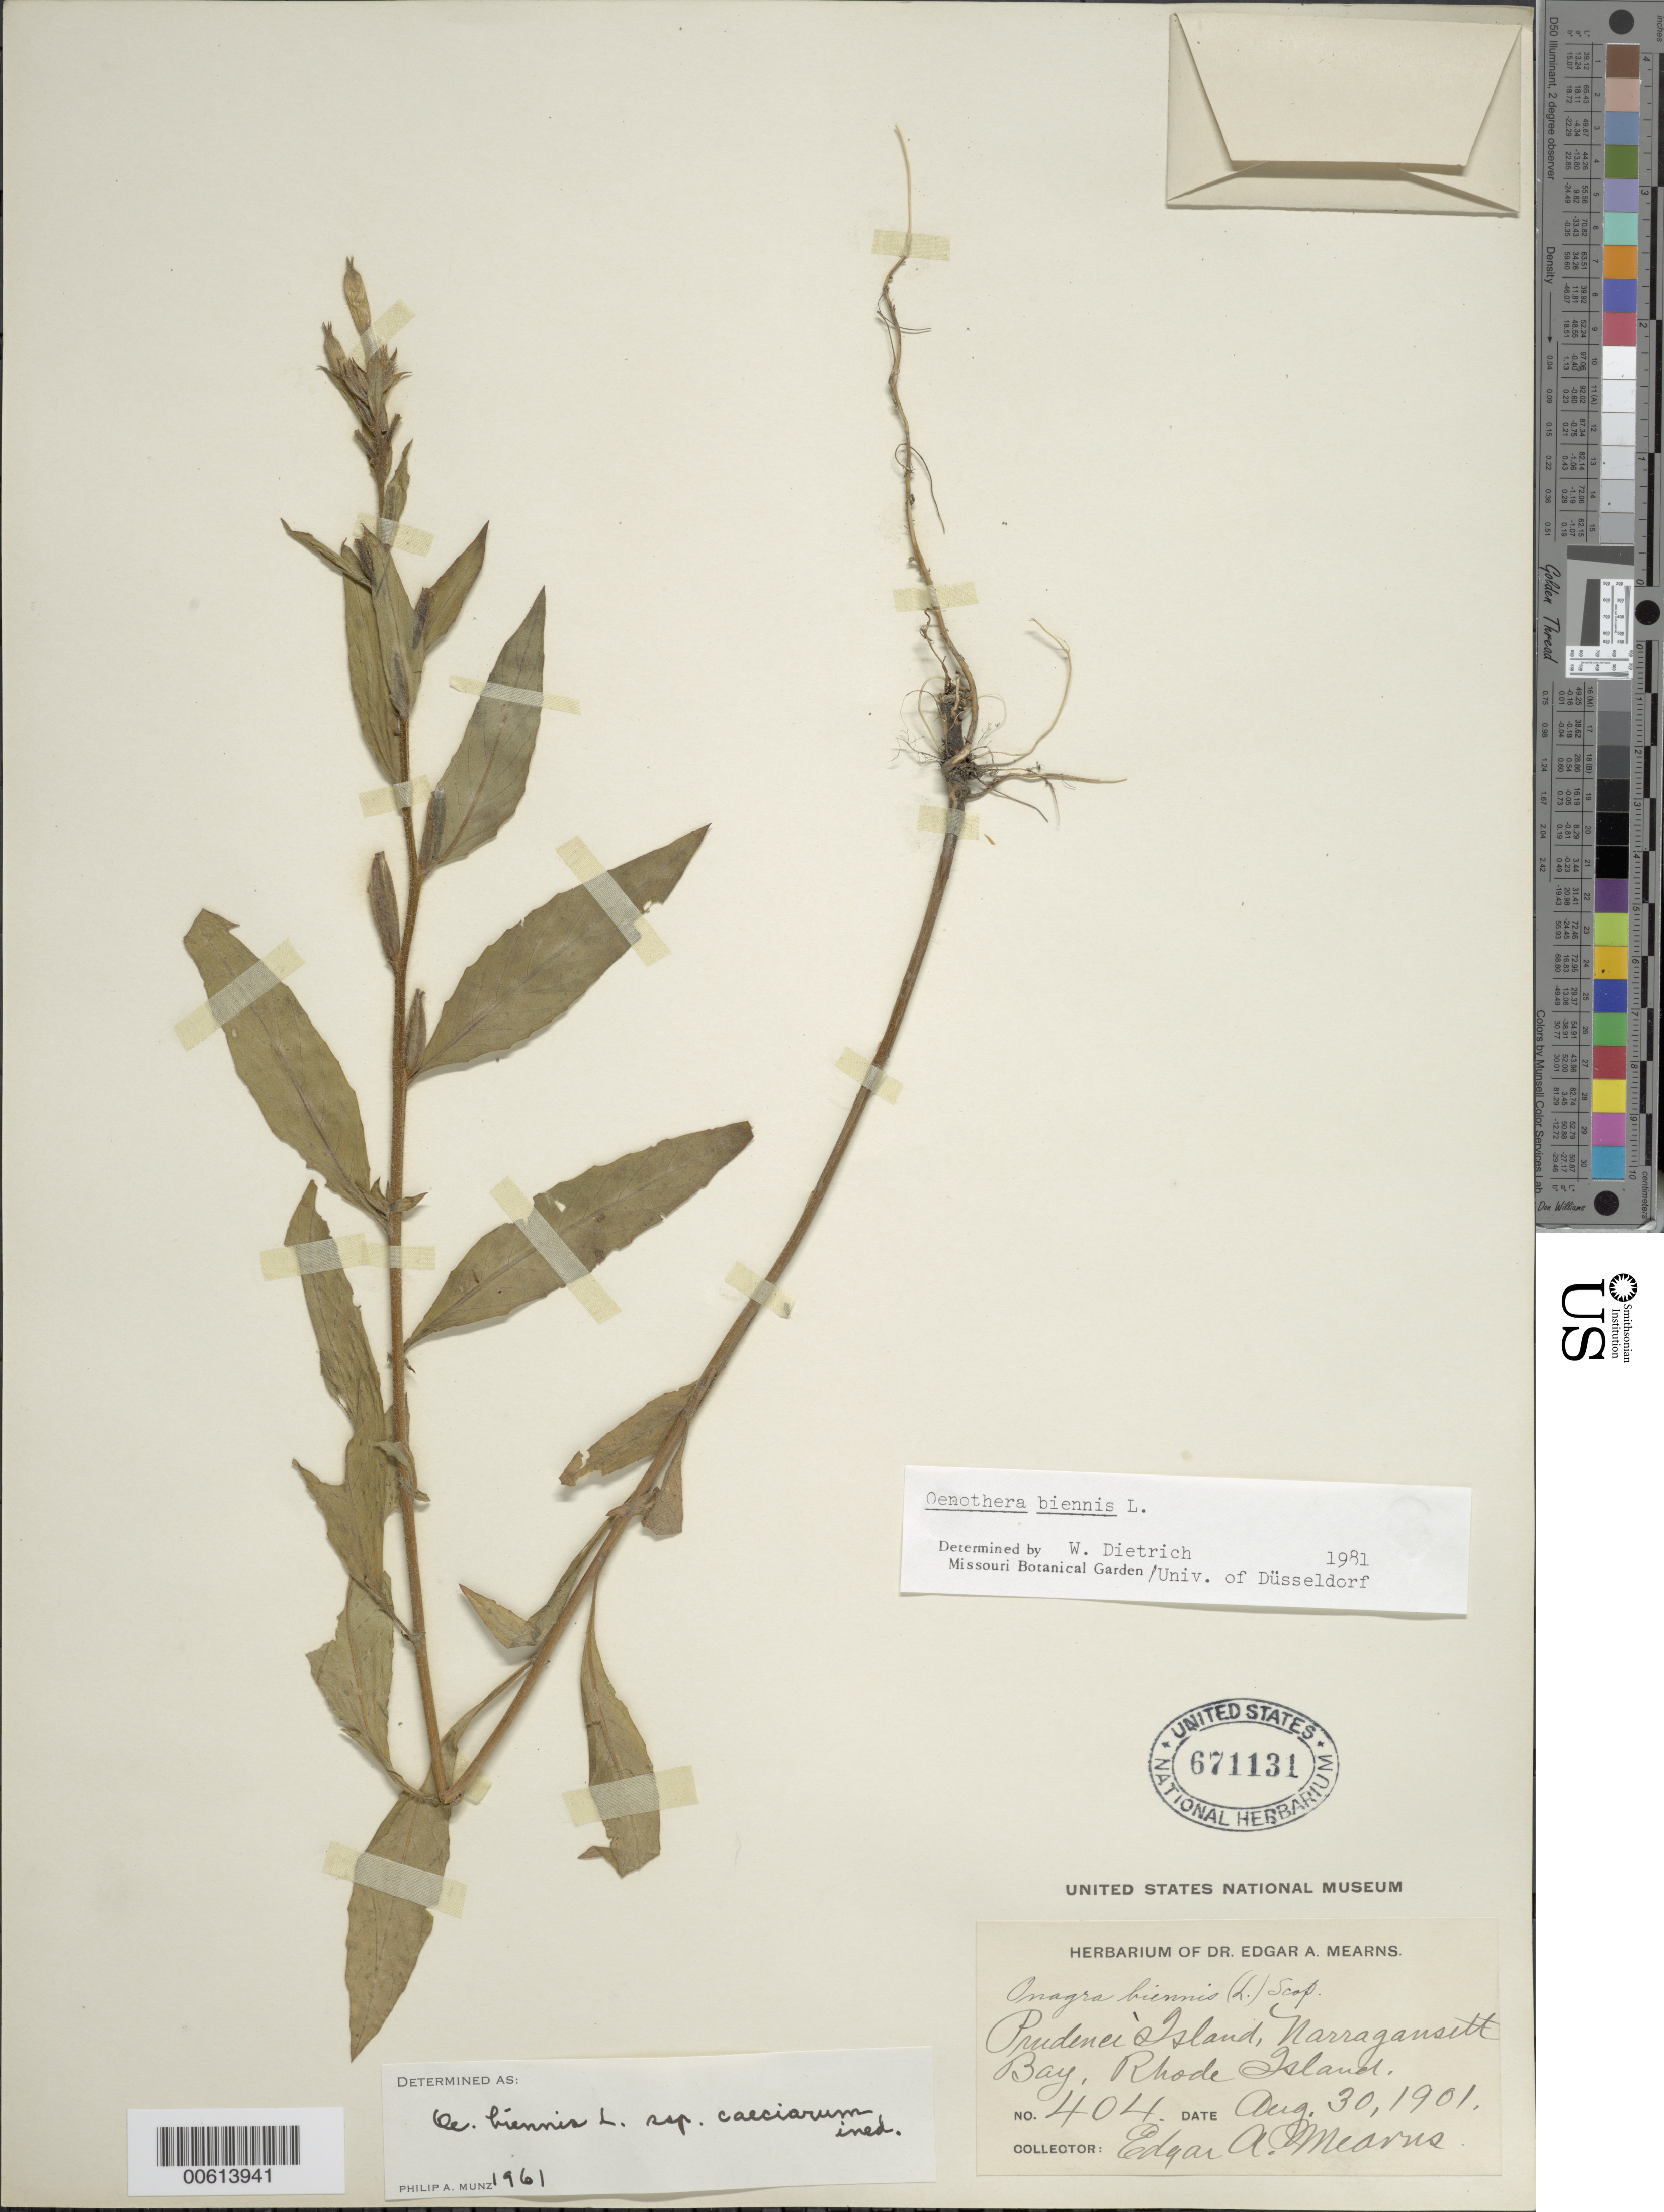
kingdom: Plantae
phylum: Tracheophyta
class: Magnoliopsida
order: Myrtales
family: Onagraceae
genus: Oenothera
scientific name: Oenothera biennis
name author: L.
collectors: E. A. Mearns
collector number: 404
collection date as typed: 30 Aug 1901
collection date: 1901-08-30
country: United States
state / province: Rhode Island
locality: Prudence's Island, Narragansett Bay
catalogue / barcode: US 671131